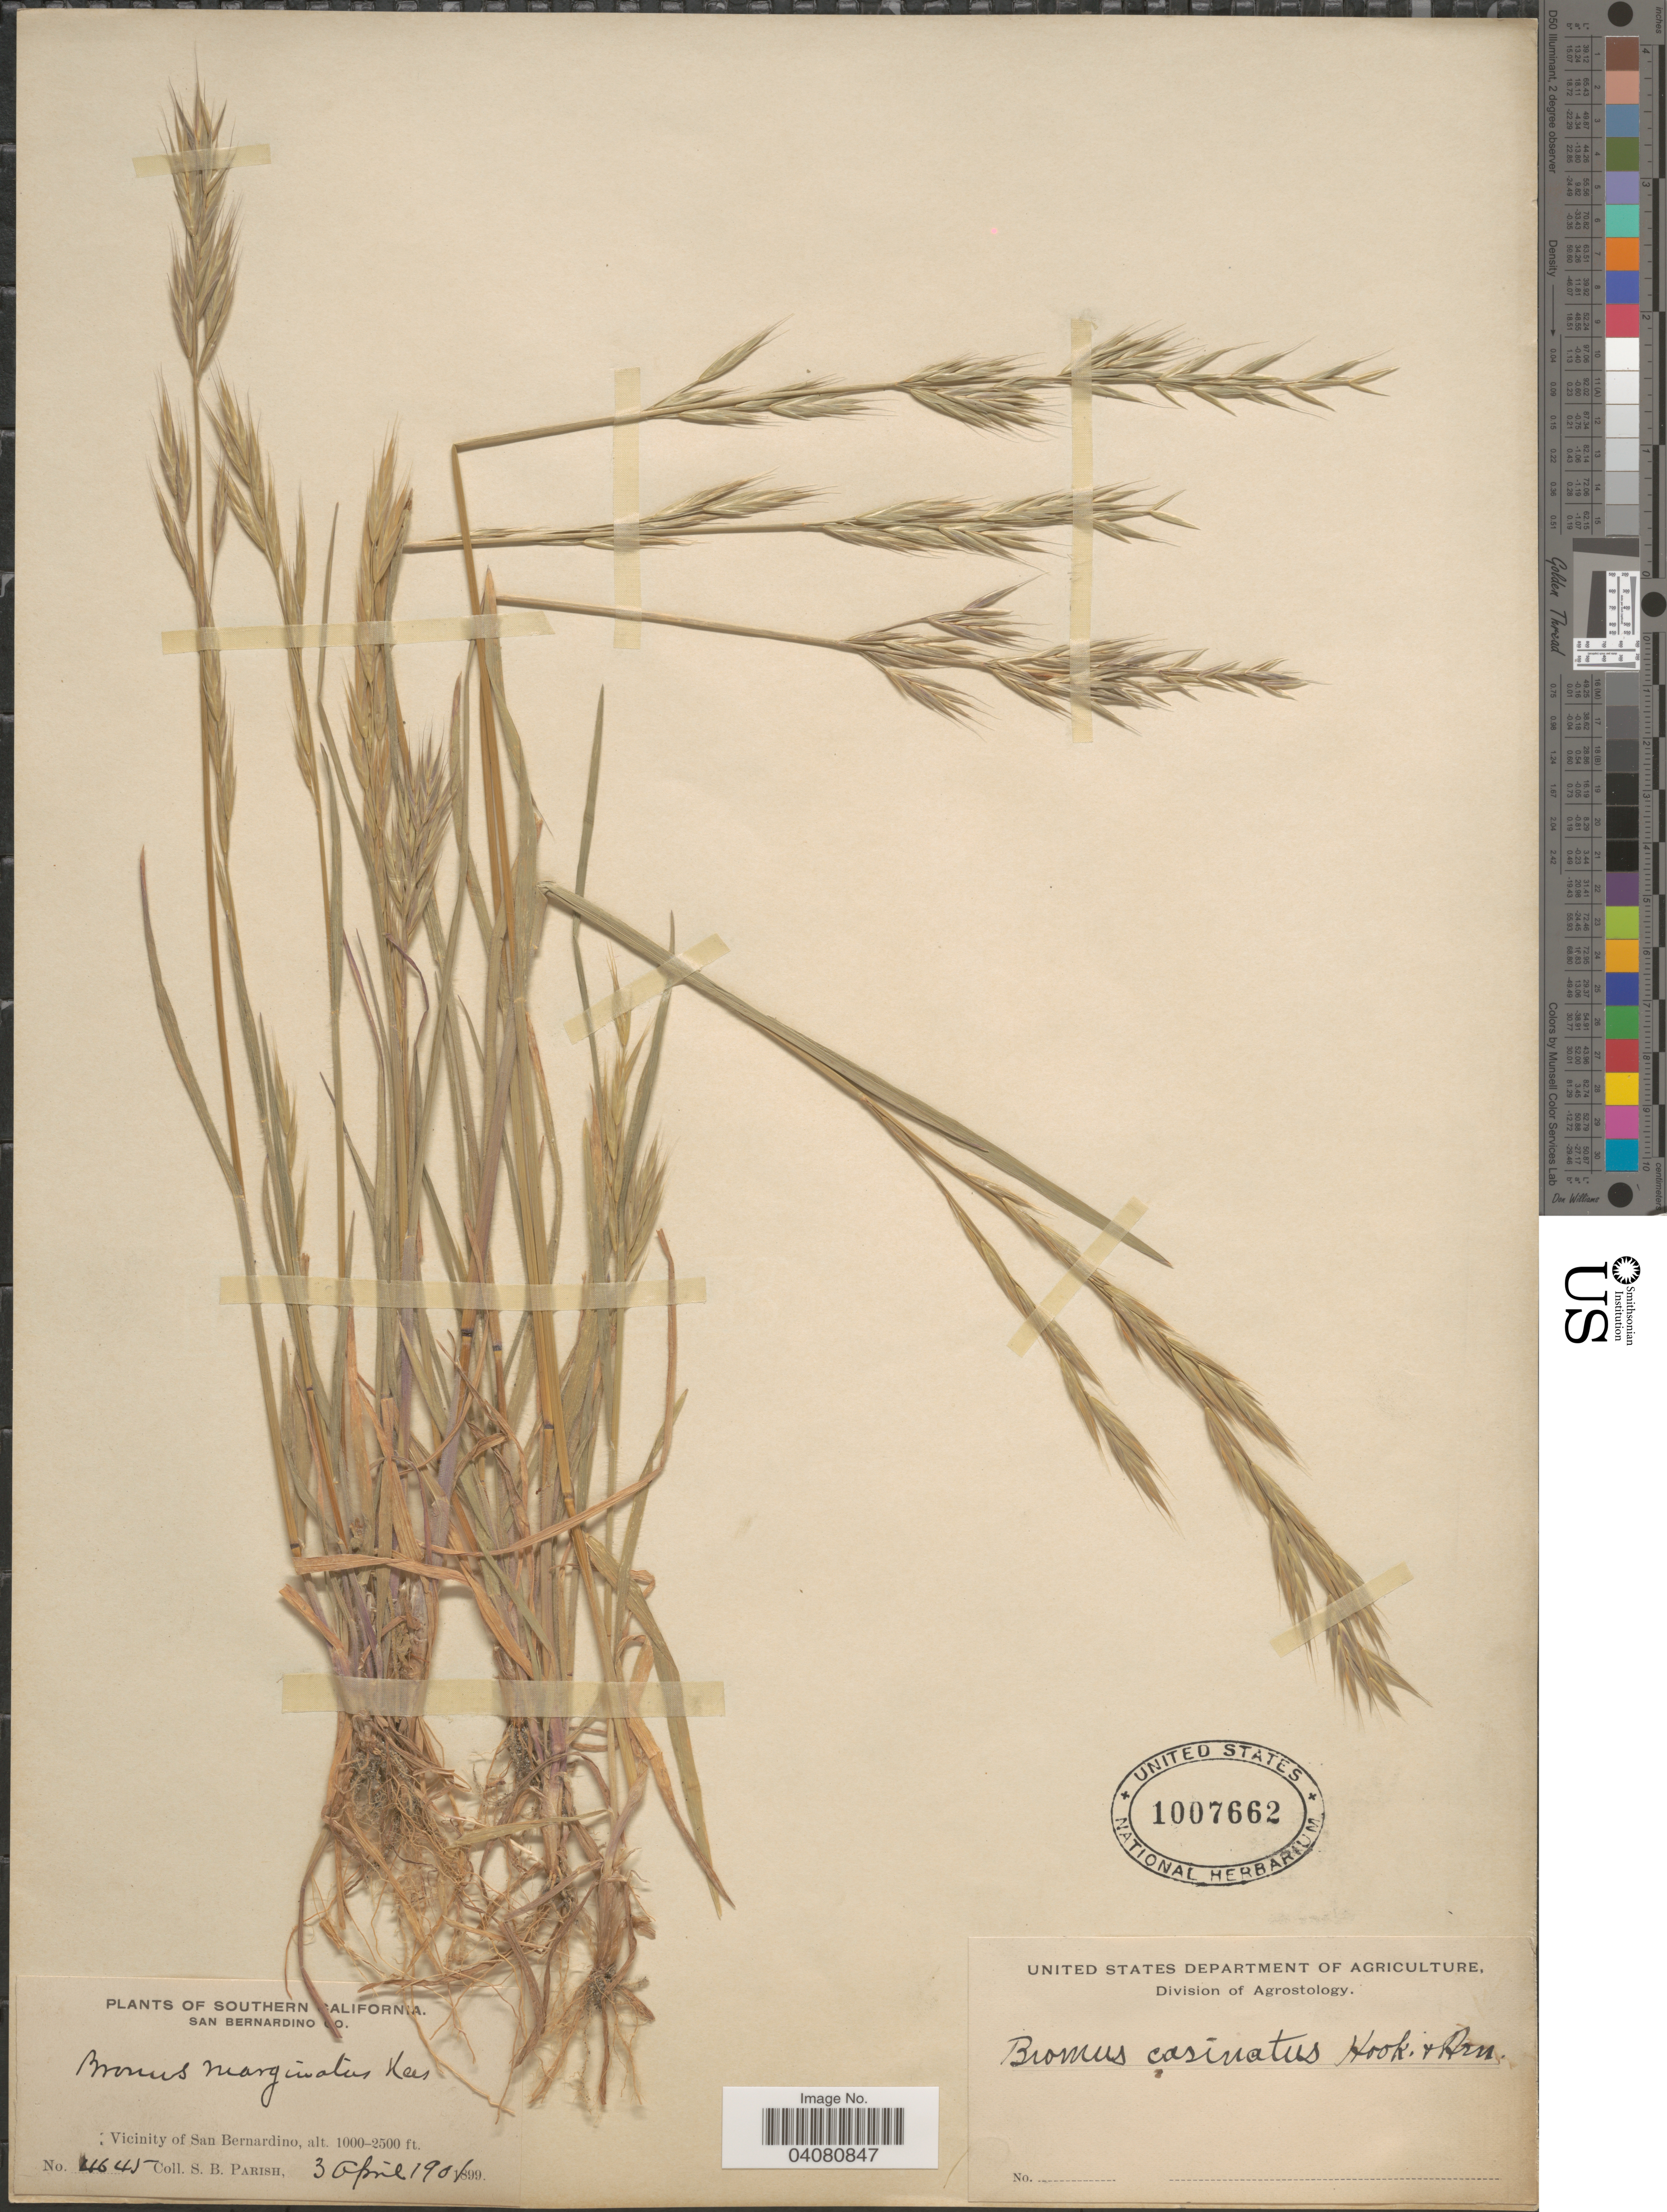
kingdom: Plantae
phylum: Tracheophyta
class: Liliopsida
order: Poales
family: Poaceae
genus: Bromus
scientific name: Bromus carinatus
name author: Hook. & Arn.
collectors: S. B. Parish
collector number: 4645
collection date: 1901-04-03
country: United States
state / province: California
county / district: San Bernardino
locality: Southern California. San Bernardino Co. Vicinity of San Bernardino.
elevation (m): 305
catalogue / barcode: US 1007662